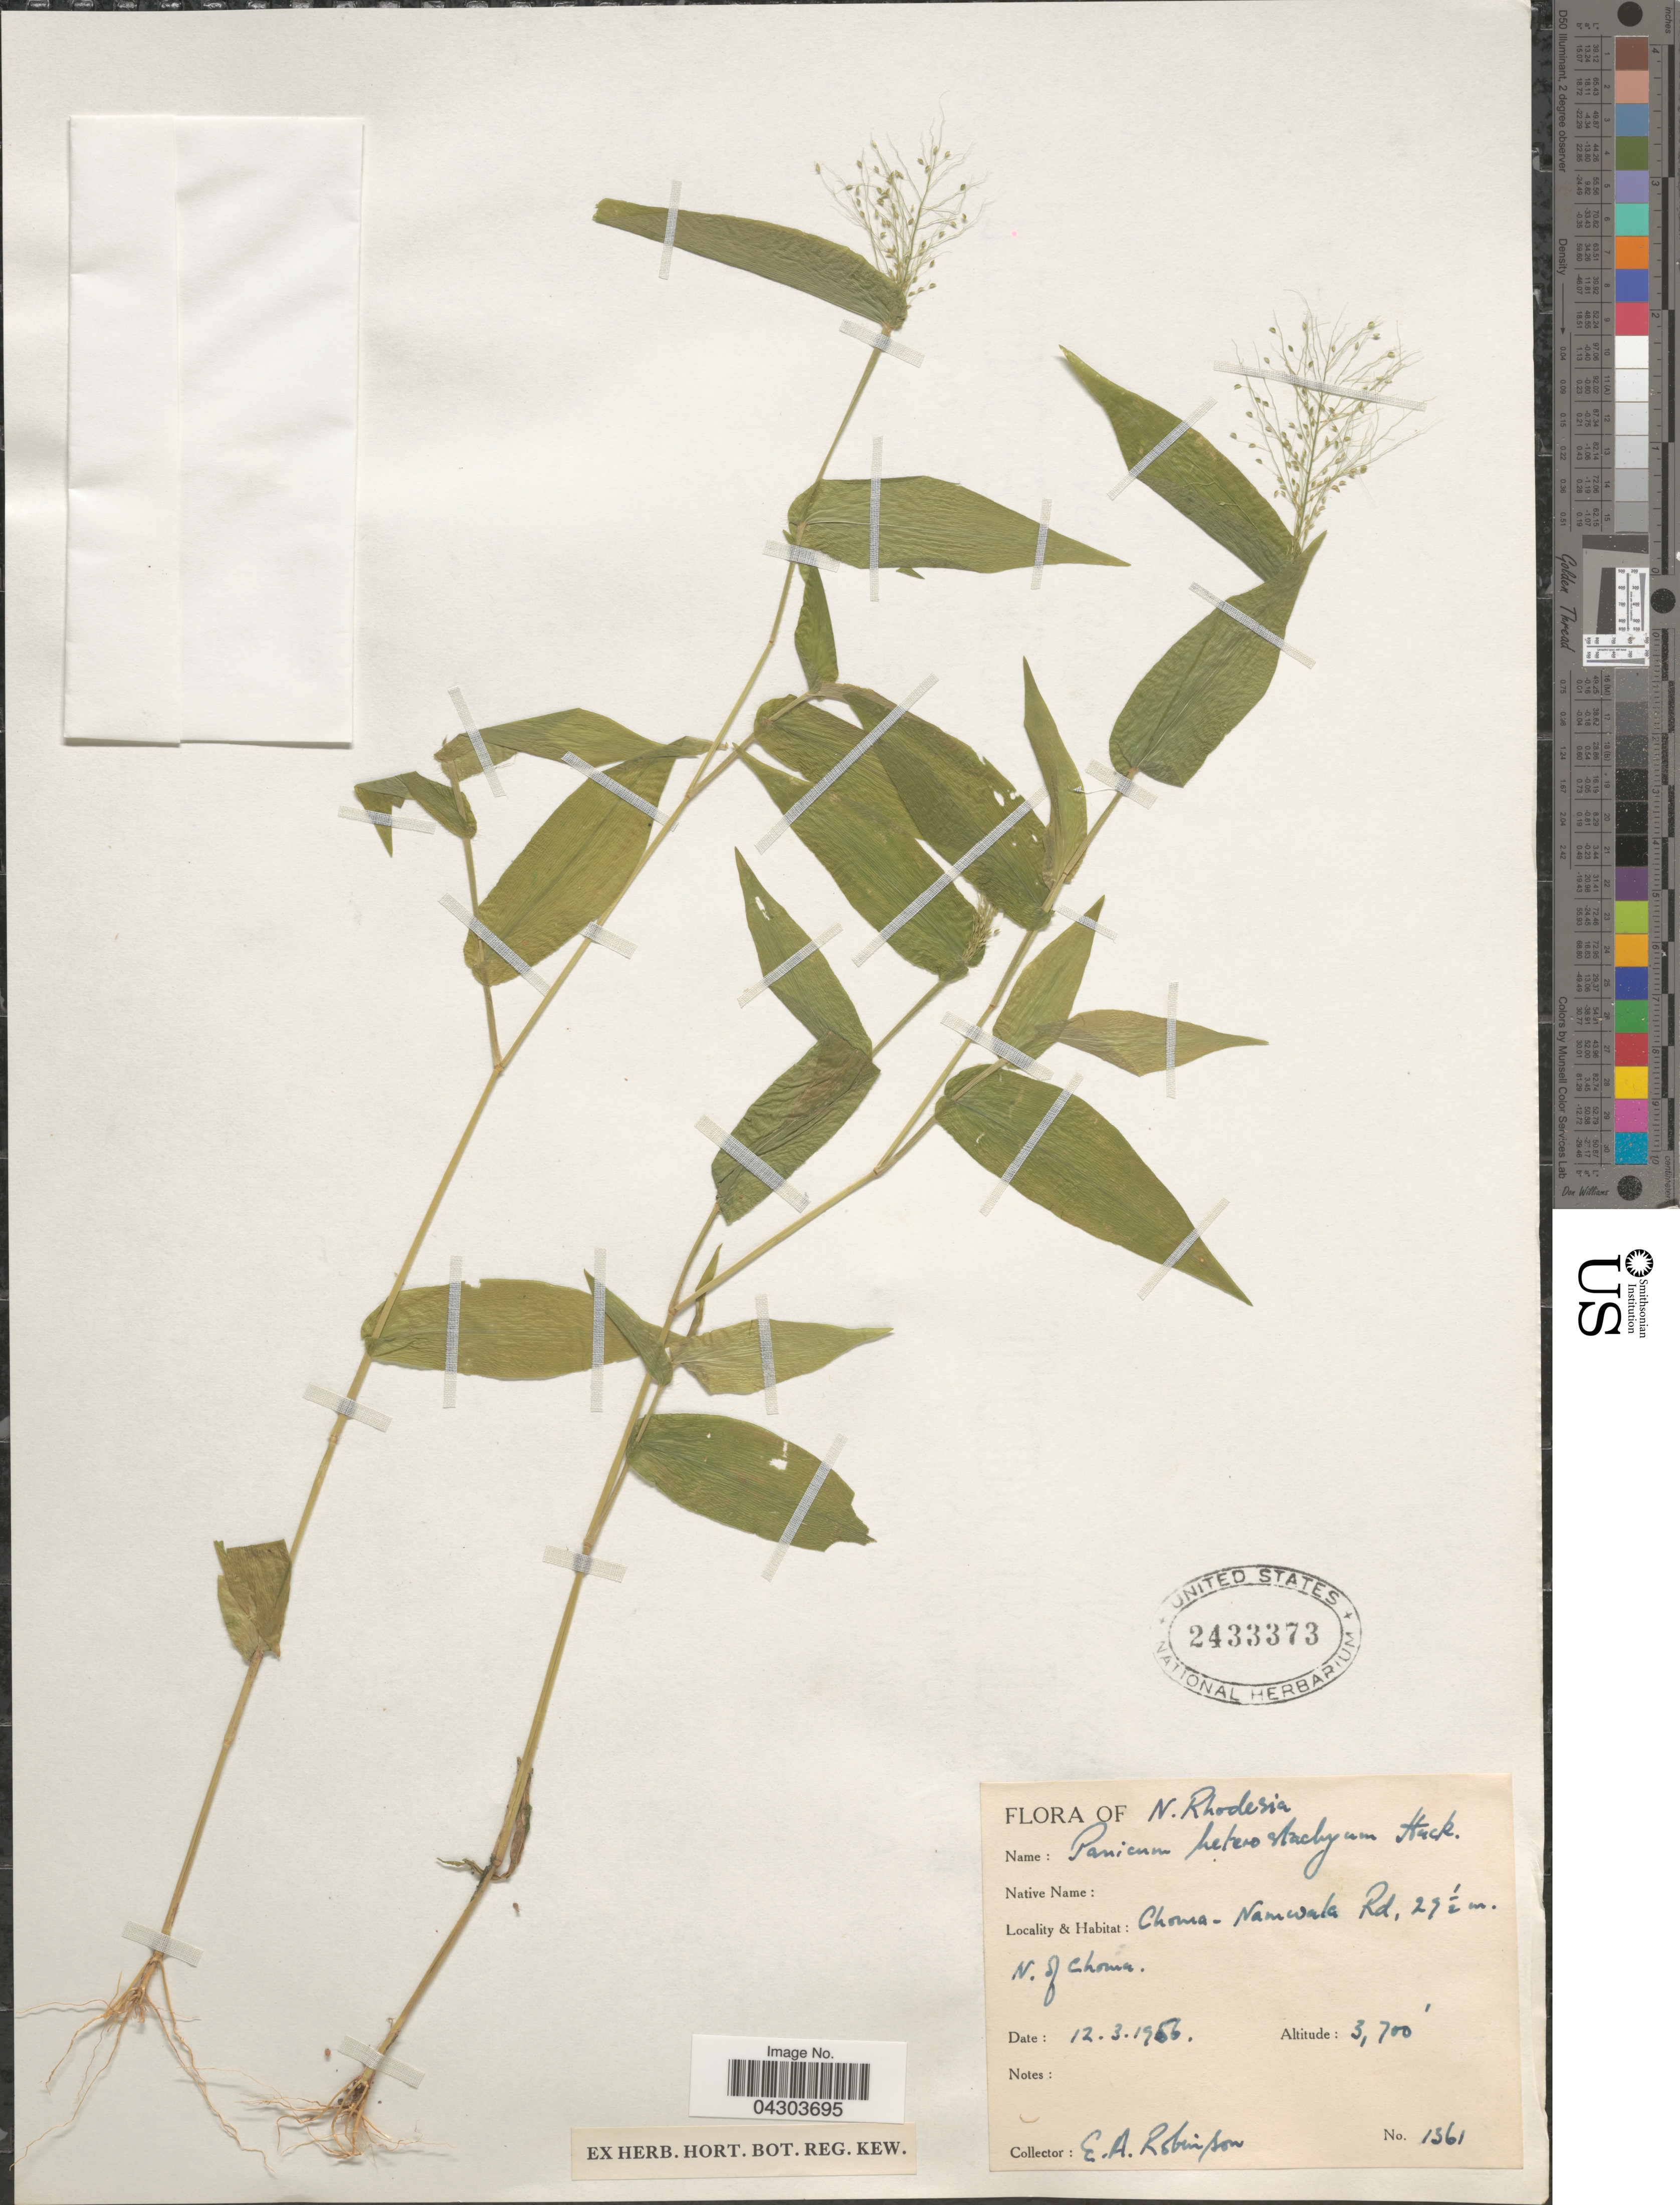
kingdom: Plantae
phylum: Tracheophyta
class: Liliopsida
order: Poales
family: Poaceae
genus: Panicum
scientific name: Panicum hirtum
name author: Lam.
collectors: E. A. Robinson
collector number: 1361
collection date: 1956-03-12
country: Zambia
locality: N. Rhodesia. Choma-Namwala Rd, 27½ m. N. of Choma.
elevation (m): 1128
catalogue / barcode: US 2433373